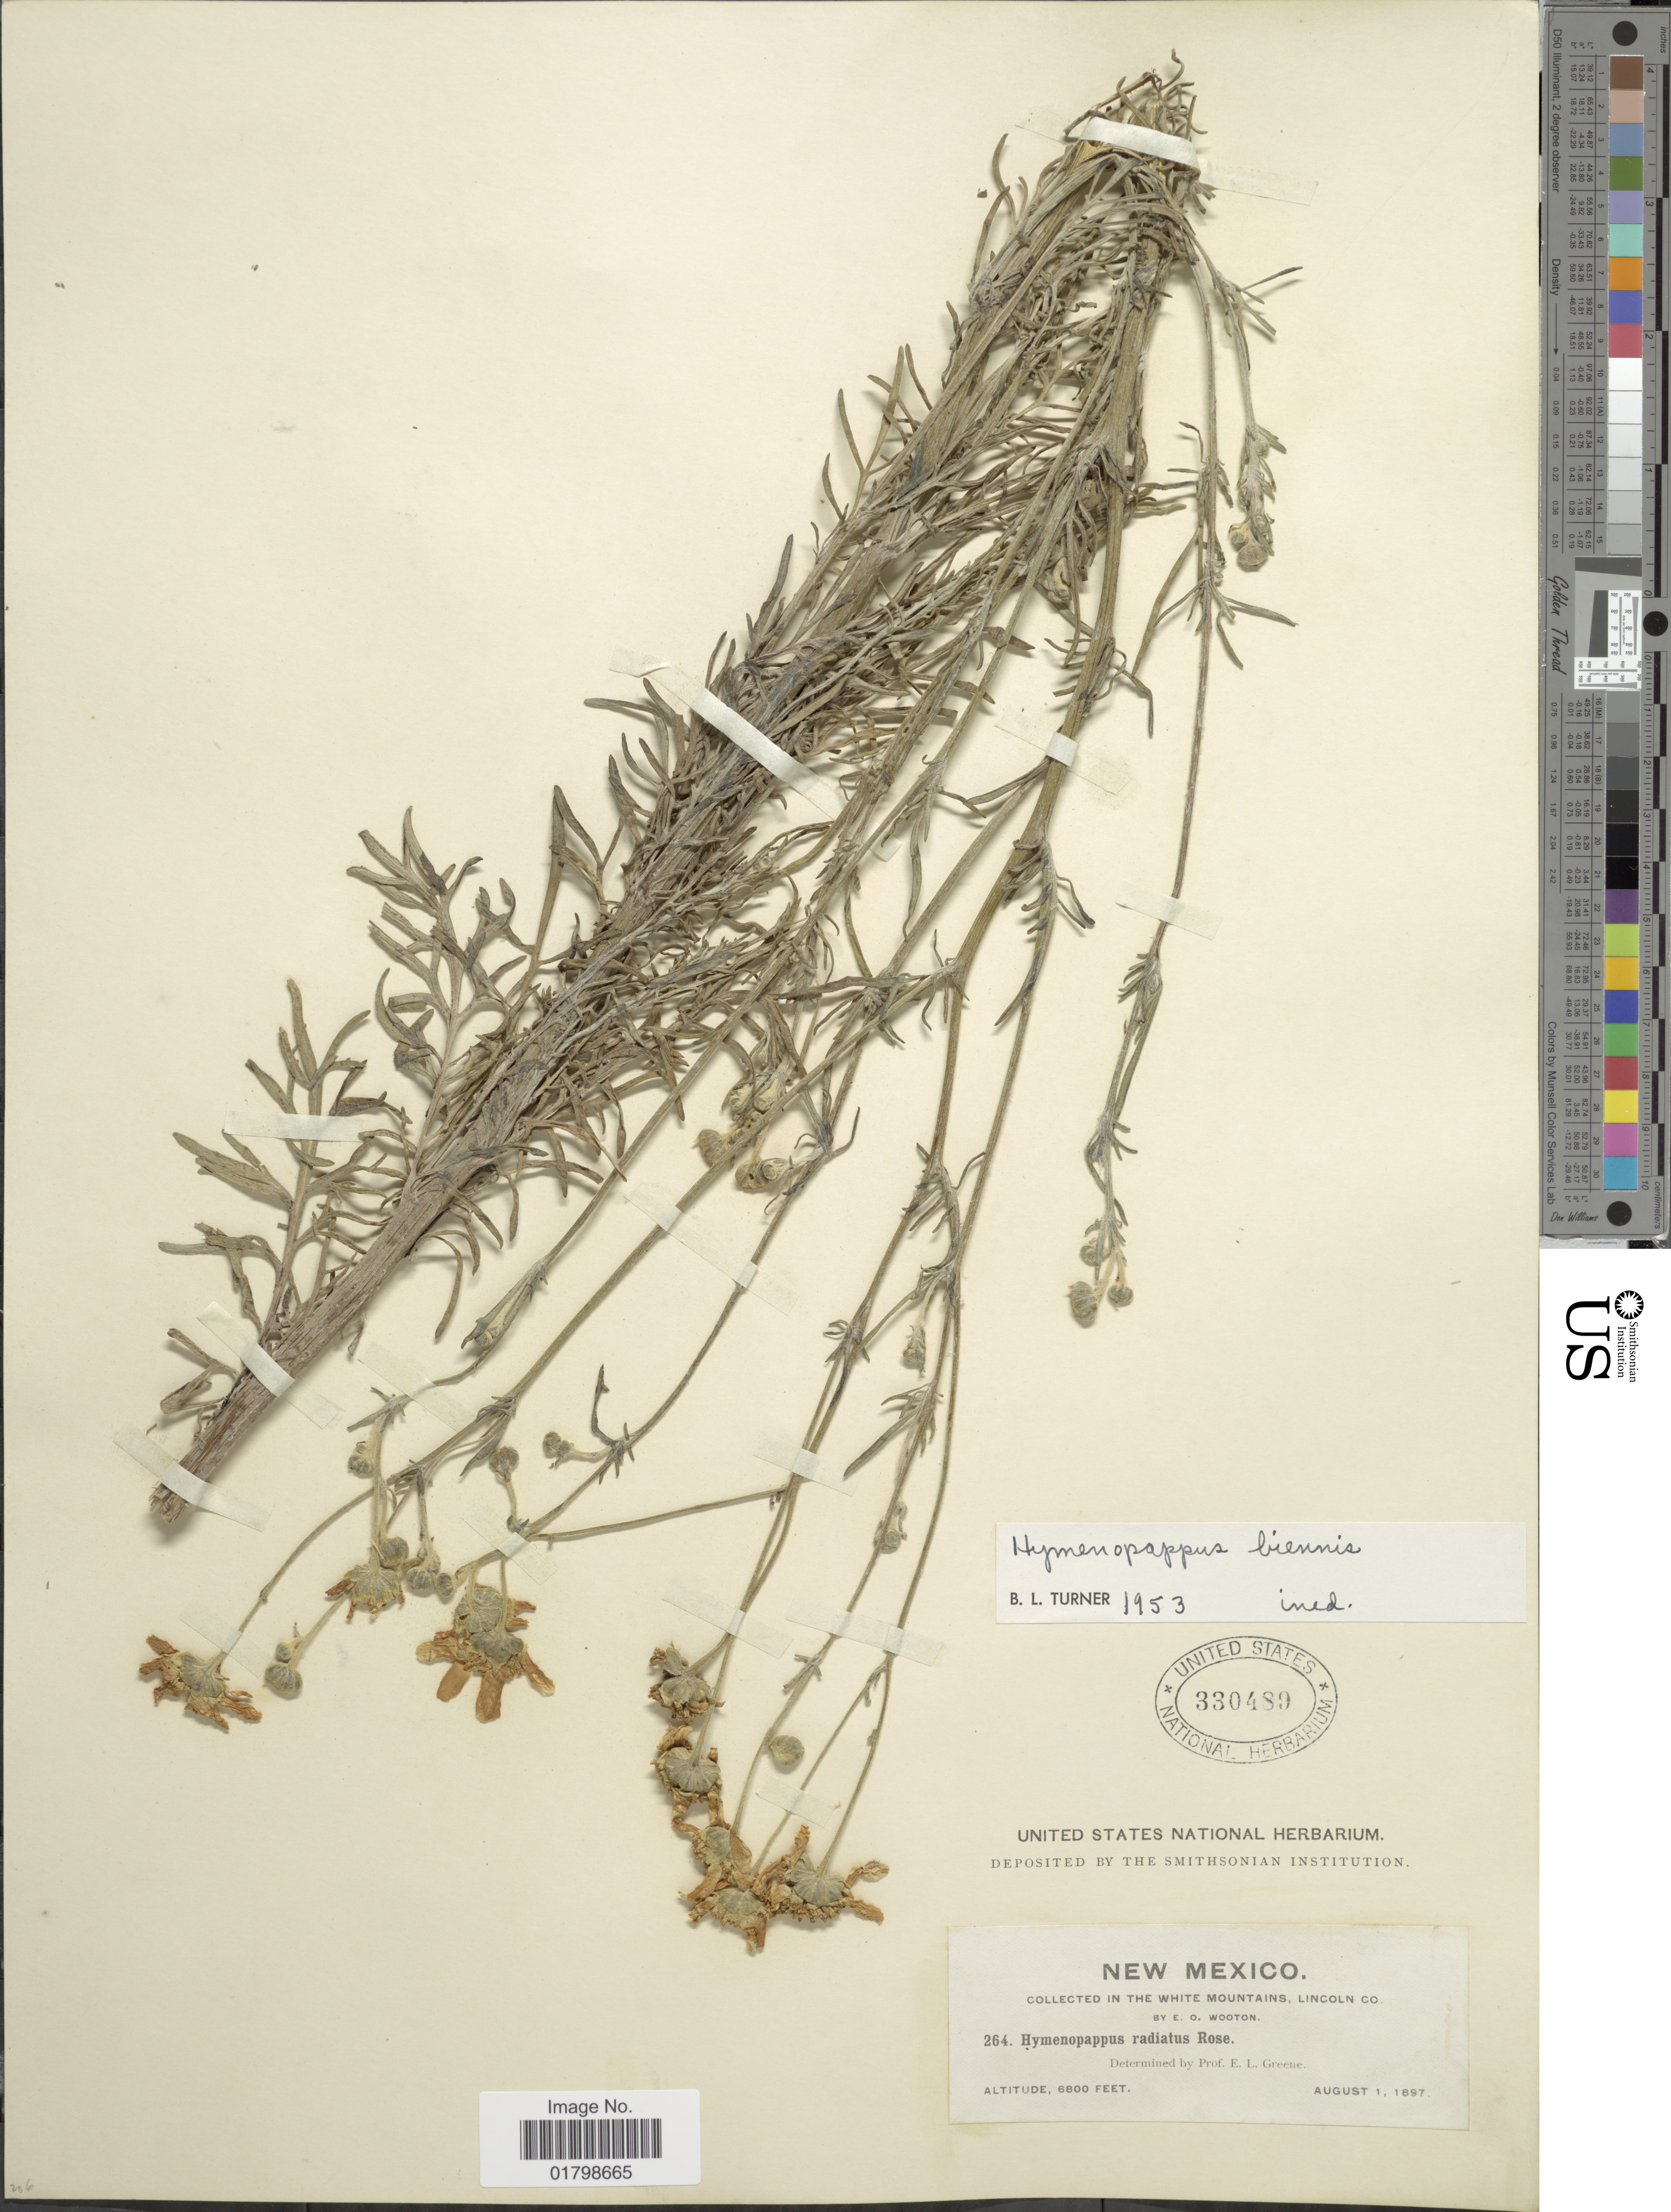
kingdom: Plantae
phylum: Tracheophyta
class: Magnoliopsida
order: Asterales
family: Asteraceae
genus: Hymenopappus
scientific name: Hymenopappus biennis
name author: (Rydb.) I.M. Johnst.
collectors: E. O. Wooton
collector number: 264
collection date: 1897-08-01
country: United States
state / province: New Mexico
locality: White Mountains, Lincoln Co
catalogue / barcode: US 330489